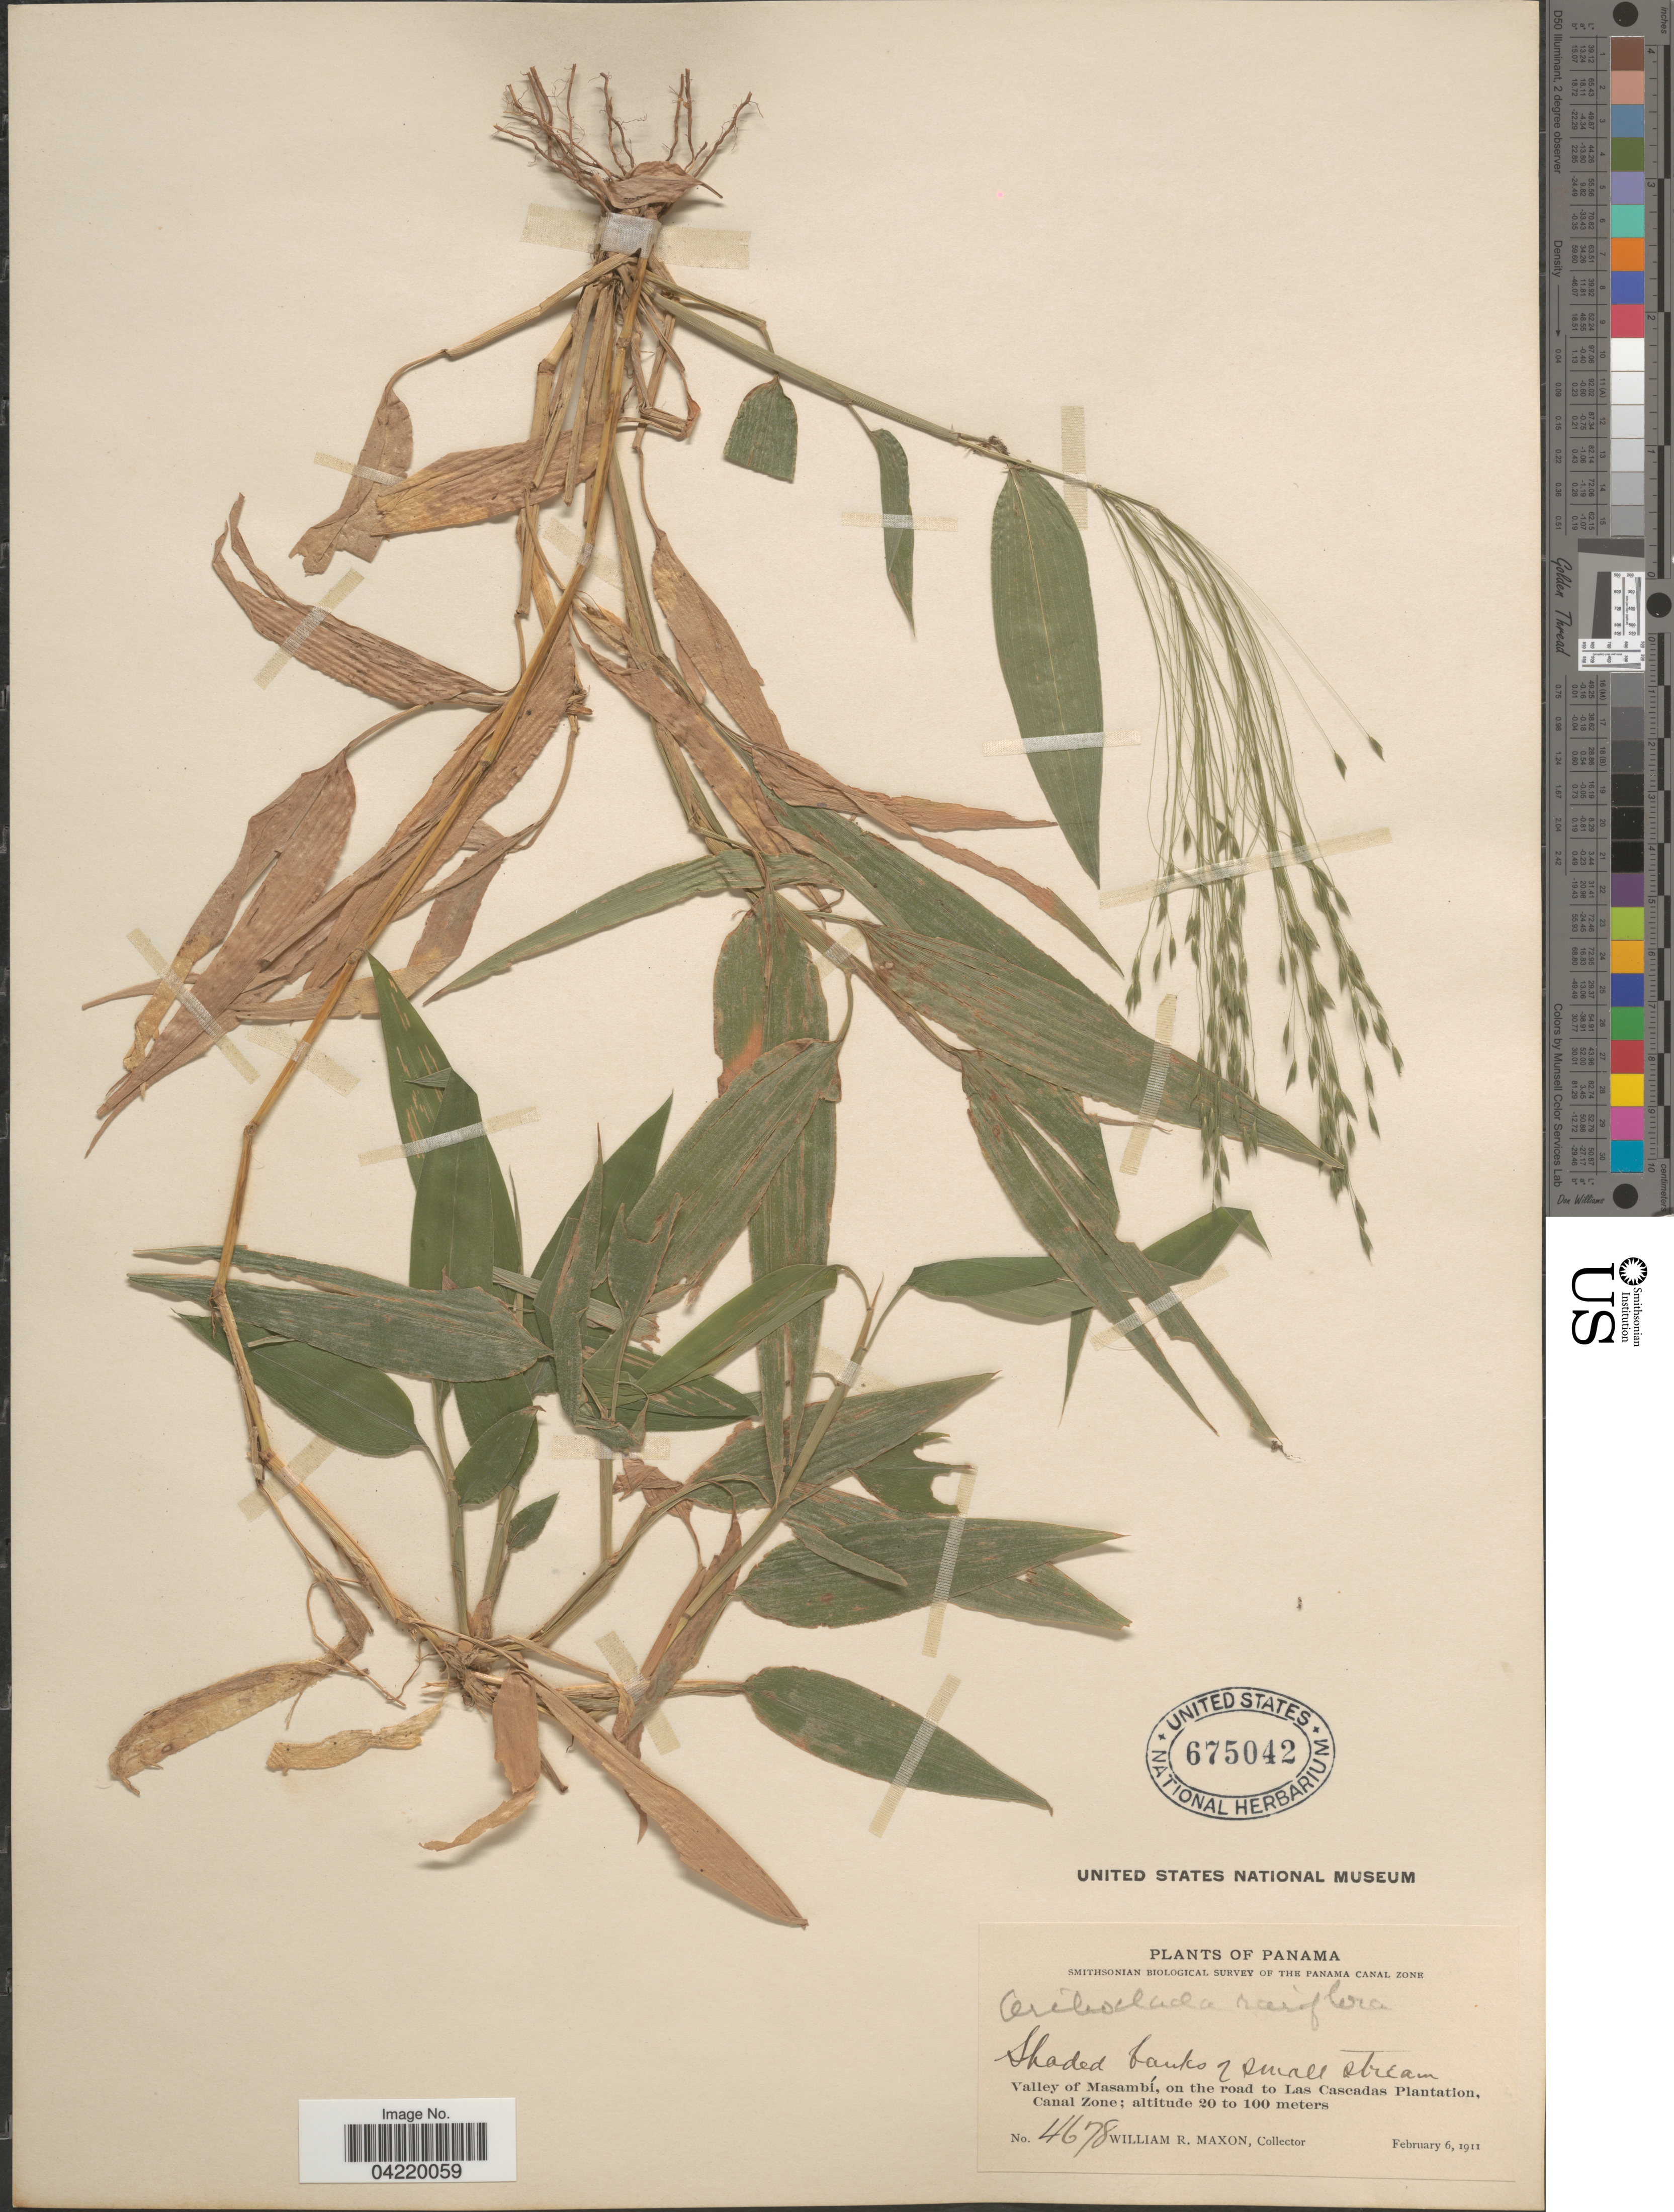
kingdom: Plantae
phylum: Tracheophyta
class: Liliopsida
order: Poales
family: Poaceae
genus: Orthoclada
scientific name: Orthoclada laxa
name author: P. Beauv.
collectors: W. R. Maxon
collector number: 4678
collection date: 1911-02-06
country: Panama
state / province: Colón / Panamá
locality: Smithsonian Biological Survey of the Panama Canal Zone. Shaded banks of small stream. Valley of Masambí, on the road to Las Cascadas Plantation, Canal Zone.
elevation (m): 20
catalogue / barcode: US 675042